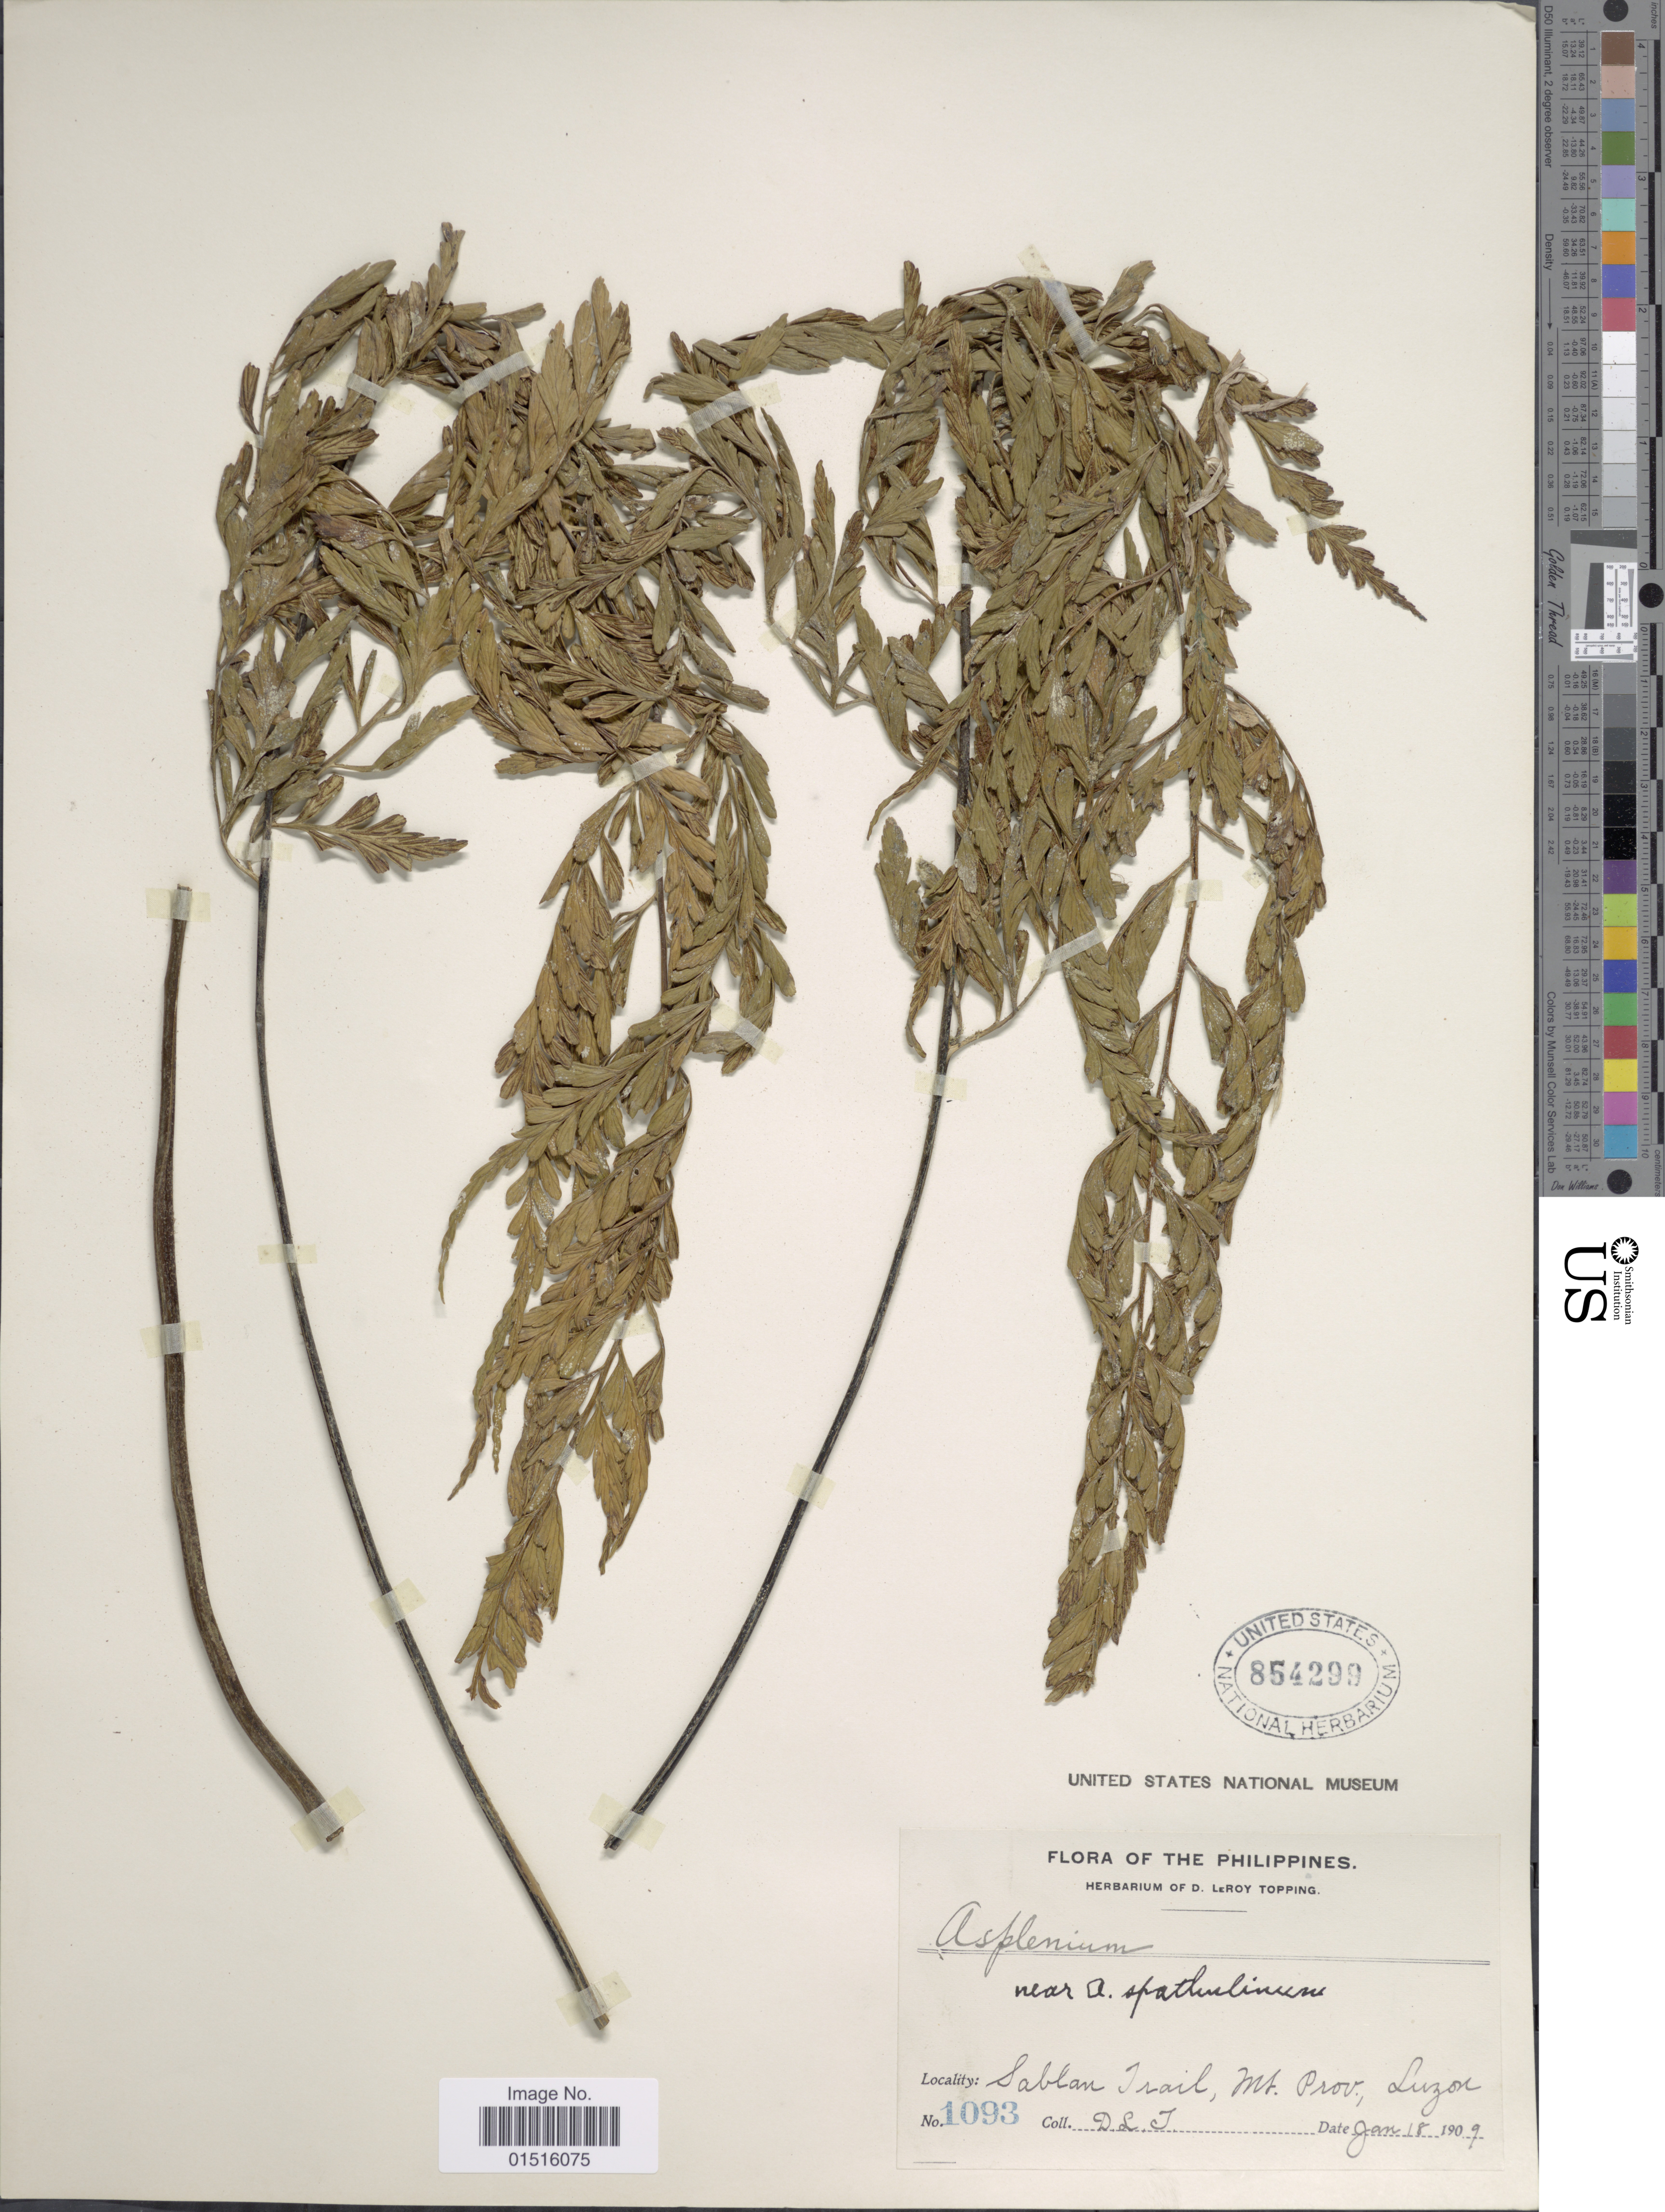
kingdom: Plantae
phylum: Tracheophyta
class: Polypodiopsida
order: Polypodiales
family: Aspleniaceae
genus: Asplenium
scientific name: Asplenium affine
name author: Sw.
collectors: D. L. Topping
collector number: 1093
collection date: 1909-01-18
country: Philippines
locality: Sablam Irail, Mt. Prov., Luzon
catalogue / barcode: US 854299